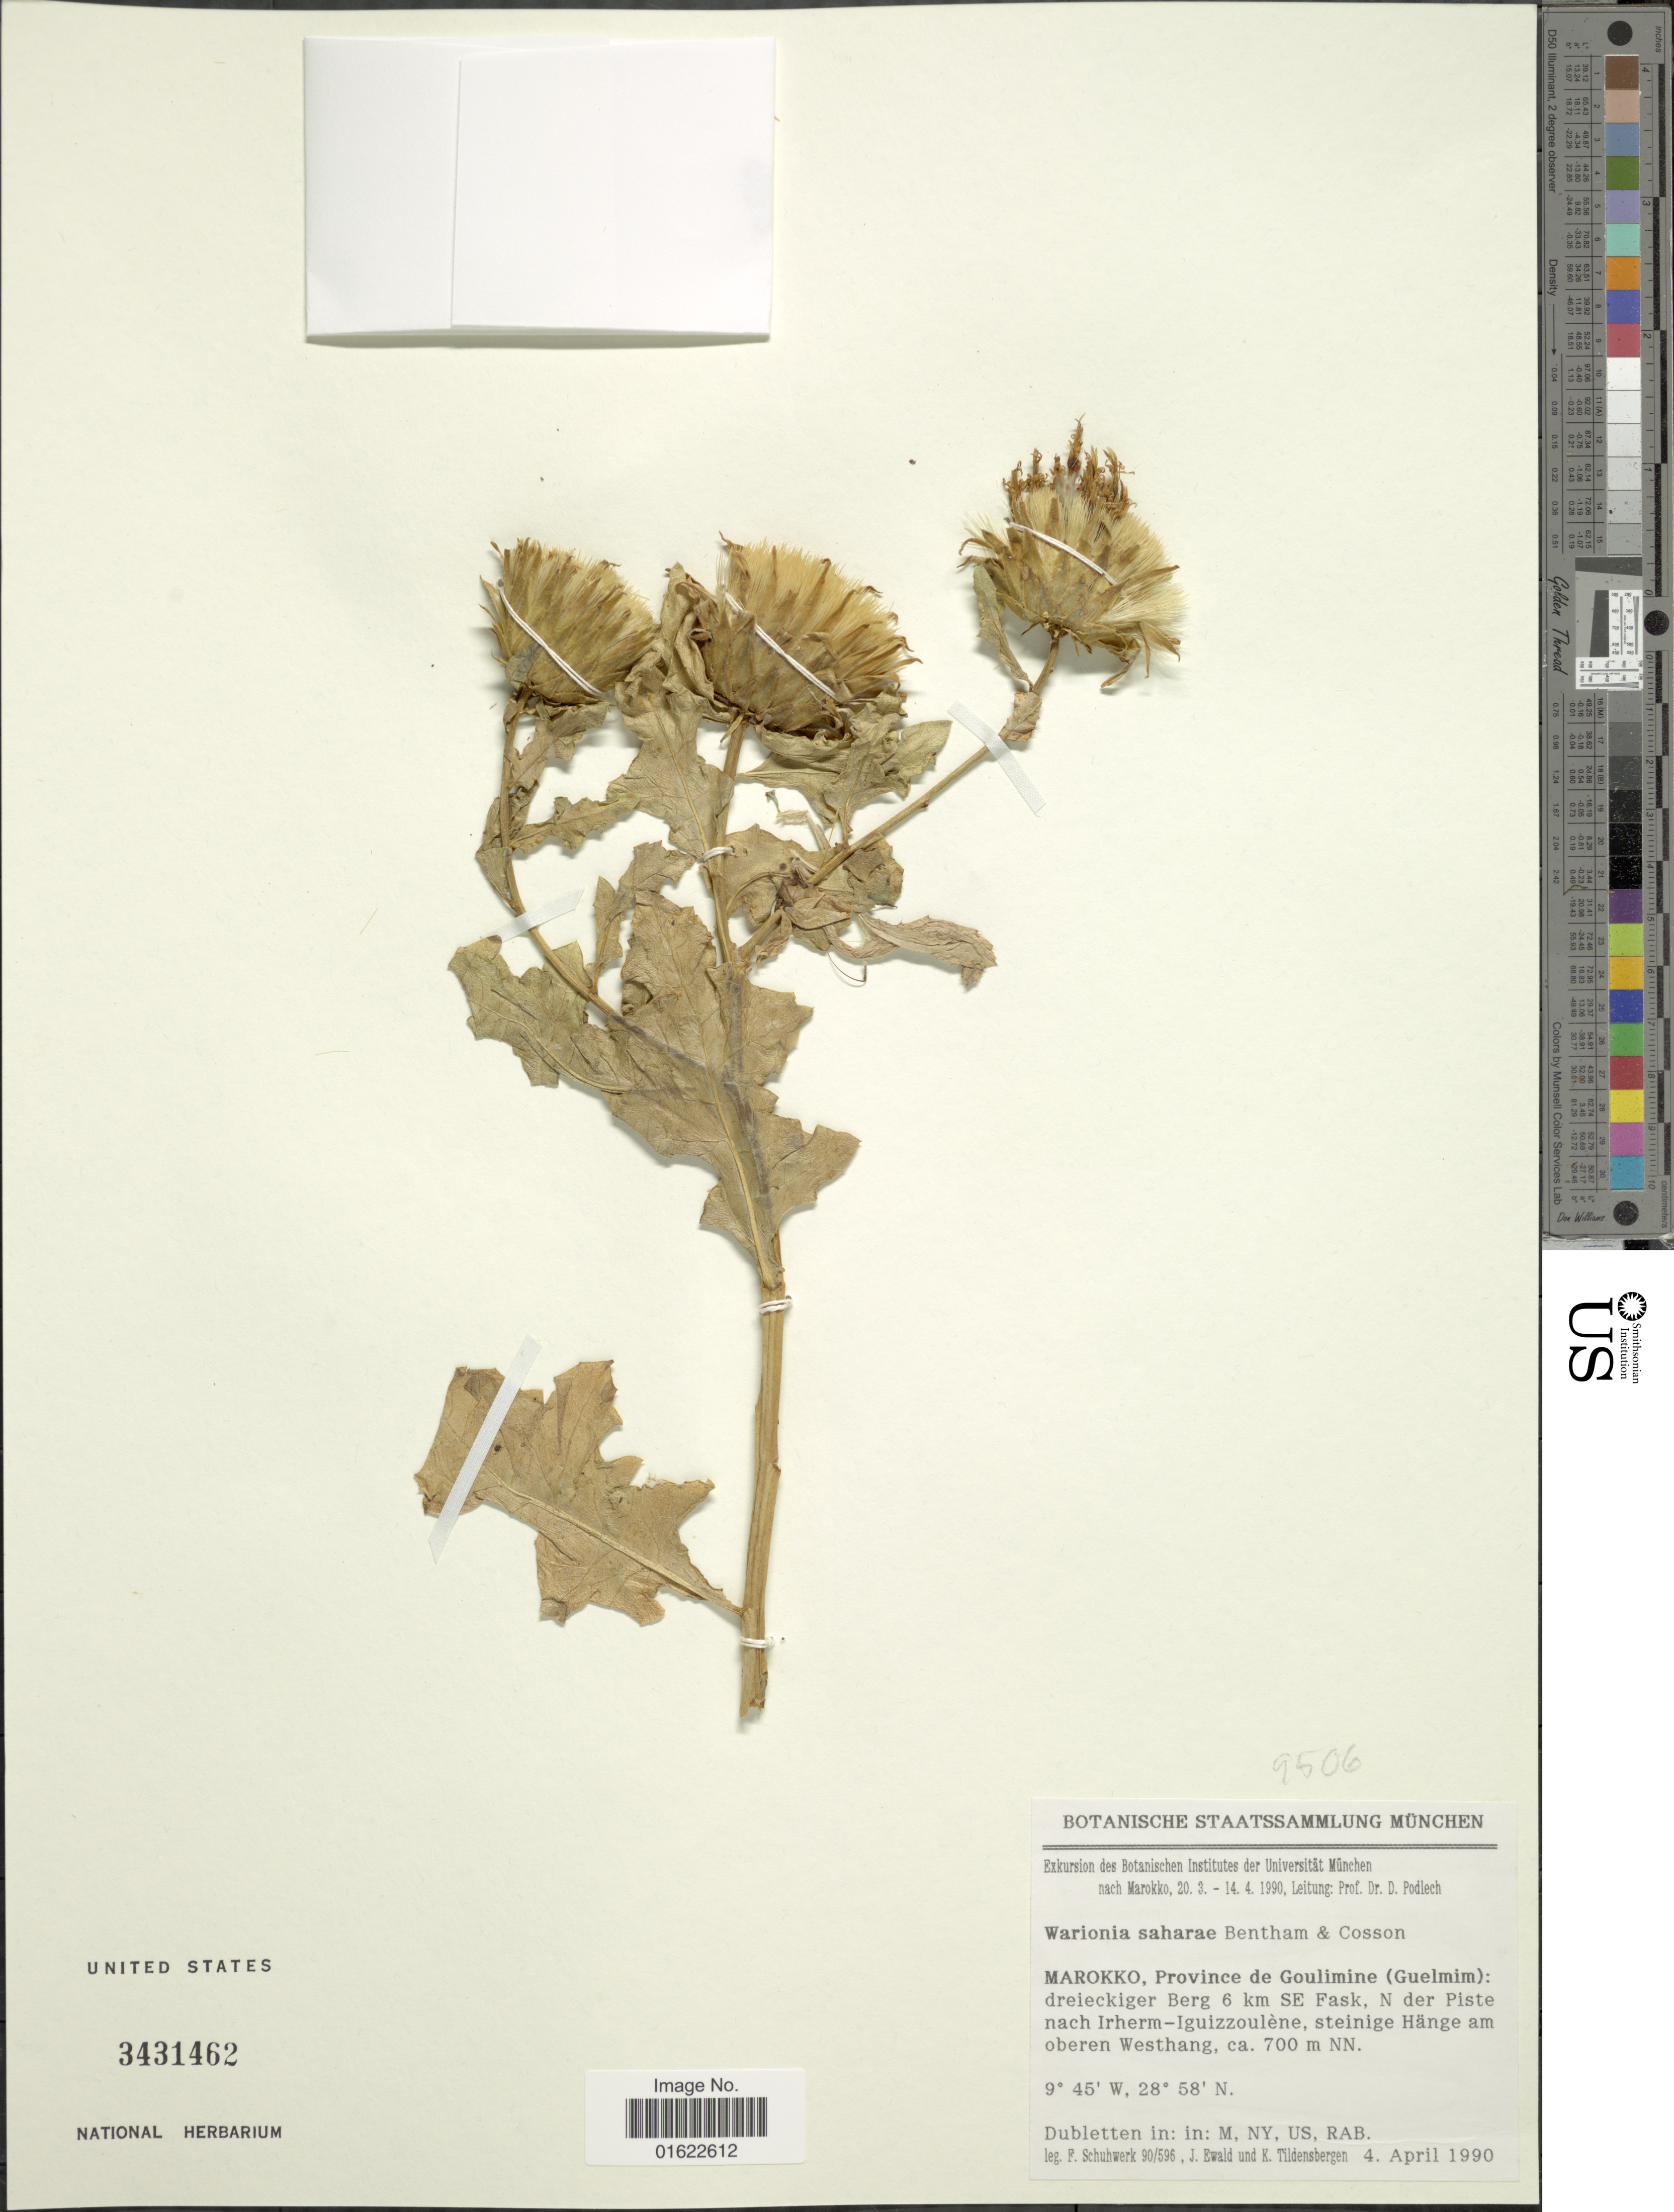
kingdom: Plantae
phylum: Tracheophyta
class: Magnoliopsida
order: Asterales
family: Asteraceae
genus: Warionia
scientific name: Warionia saharae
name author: Benthem ex Benth. & Coss.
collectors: Schuhwerk, F., J. Ewald & K. Tildensbergen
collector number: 90/596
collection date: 1990-04-04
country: Morocco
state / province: Guelmim-Es Smara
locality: Province de Goulimine (Guelmim): dreieckiger Berg 6 km SE Fask, N der Piste nach Irherm - Iguizzouléne, steinige Hänge am oberen Westhang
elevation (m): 700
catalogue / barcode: US 3431462